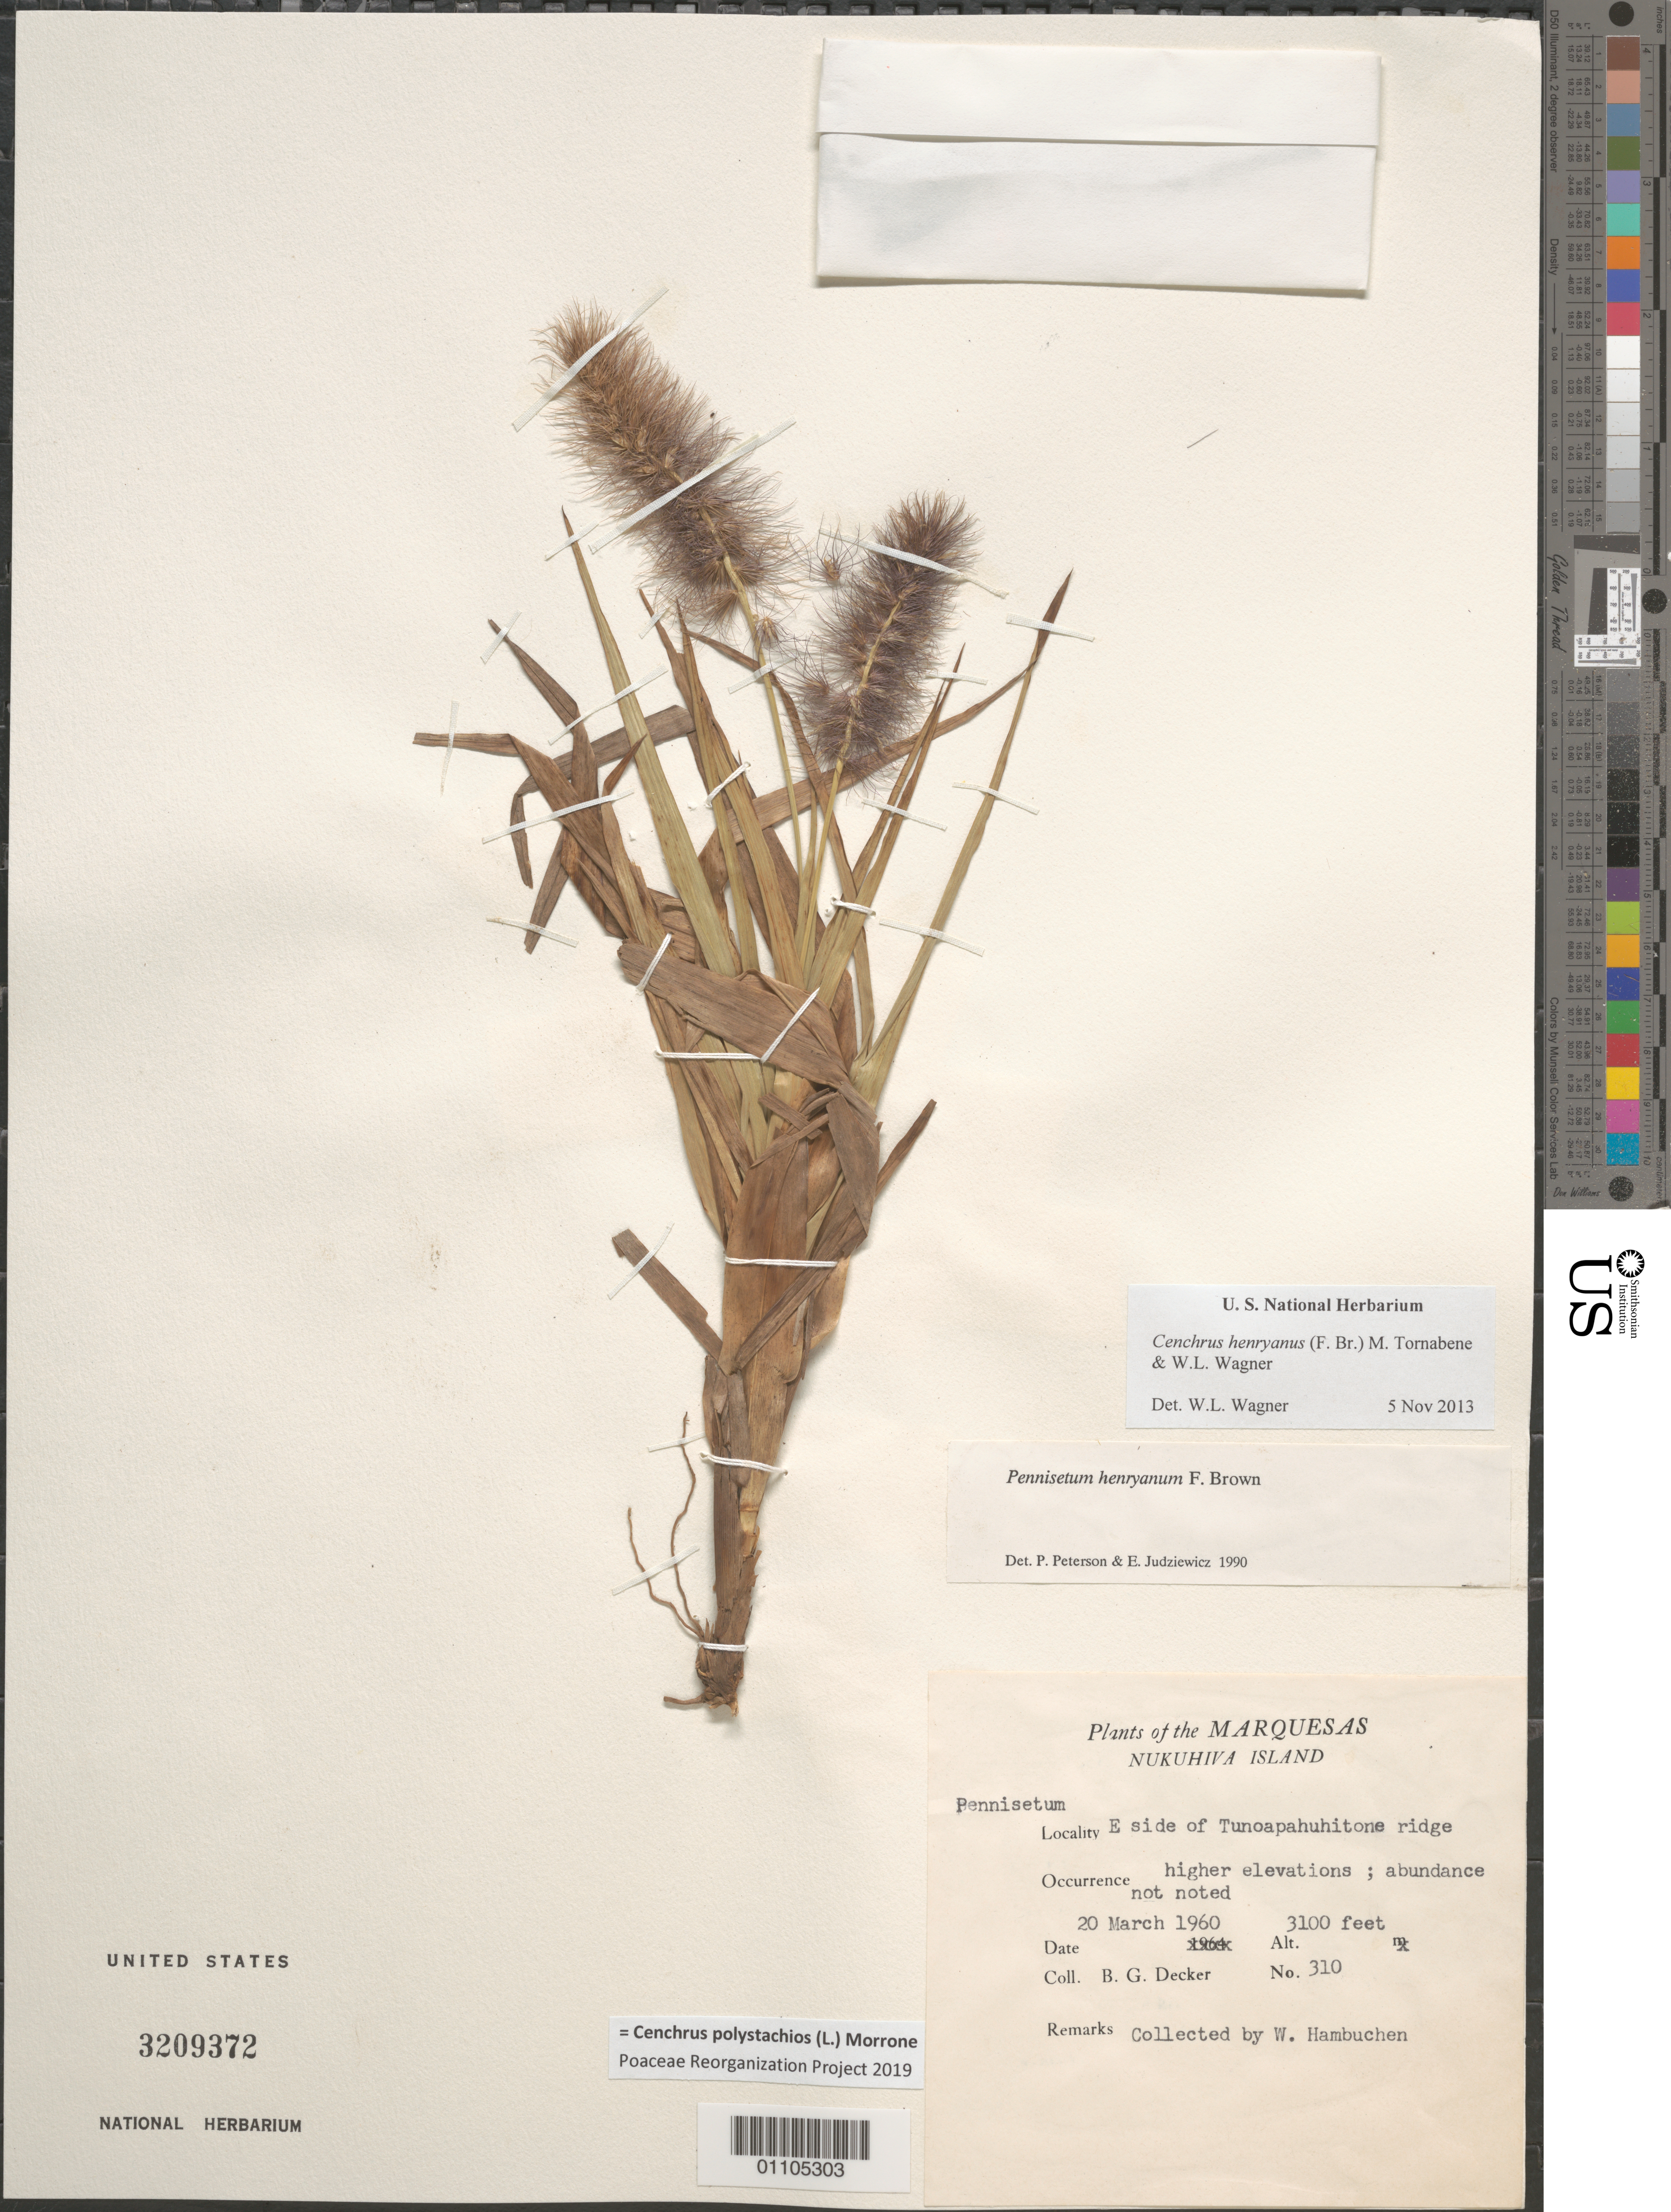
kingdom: Plantae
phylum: Tracheophyta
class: Liliopsida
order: Poales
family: Poaceae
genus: Cenchrus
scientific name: Cenchrus polystachios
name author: (L.) Morrone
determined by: Poaceae Reorganization Project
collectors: B. G. Decker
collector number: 310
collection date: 1960-03-20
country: French Polynesia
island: Nuku Hiva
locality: E side of Tunoapahuhitone ridge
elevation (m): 945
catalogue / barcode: US 3209372